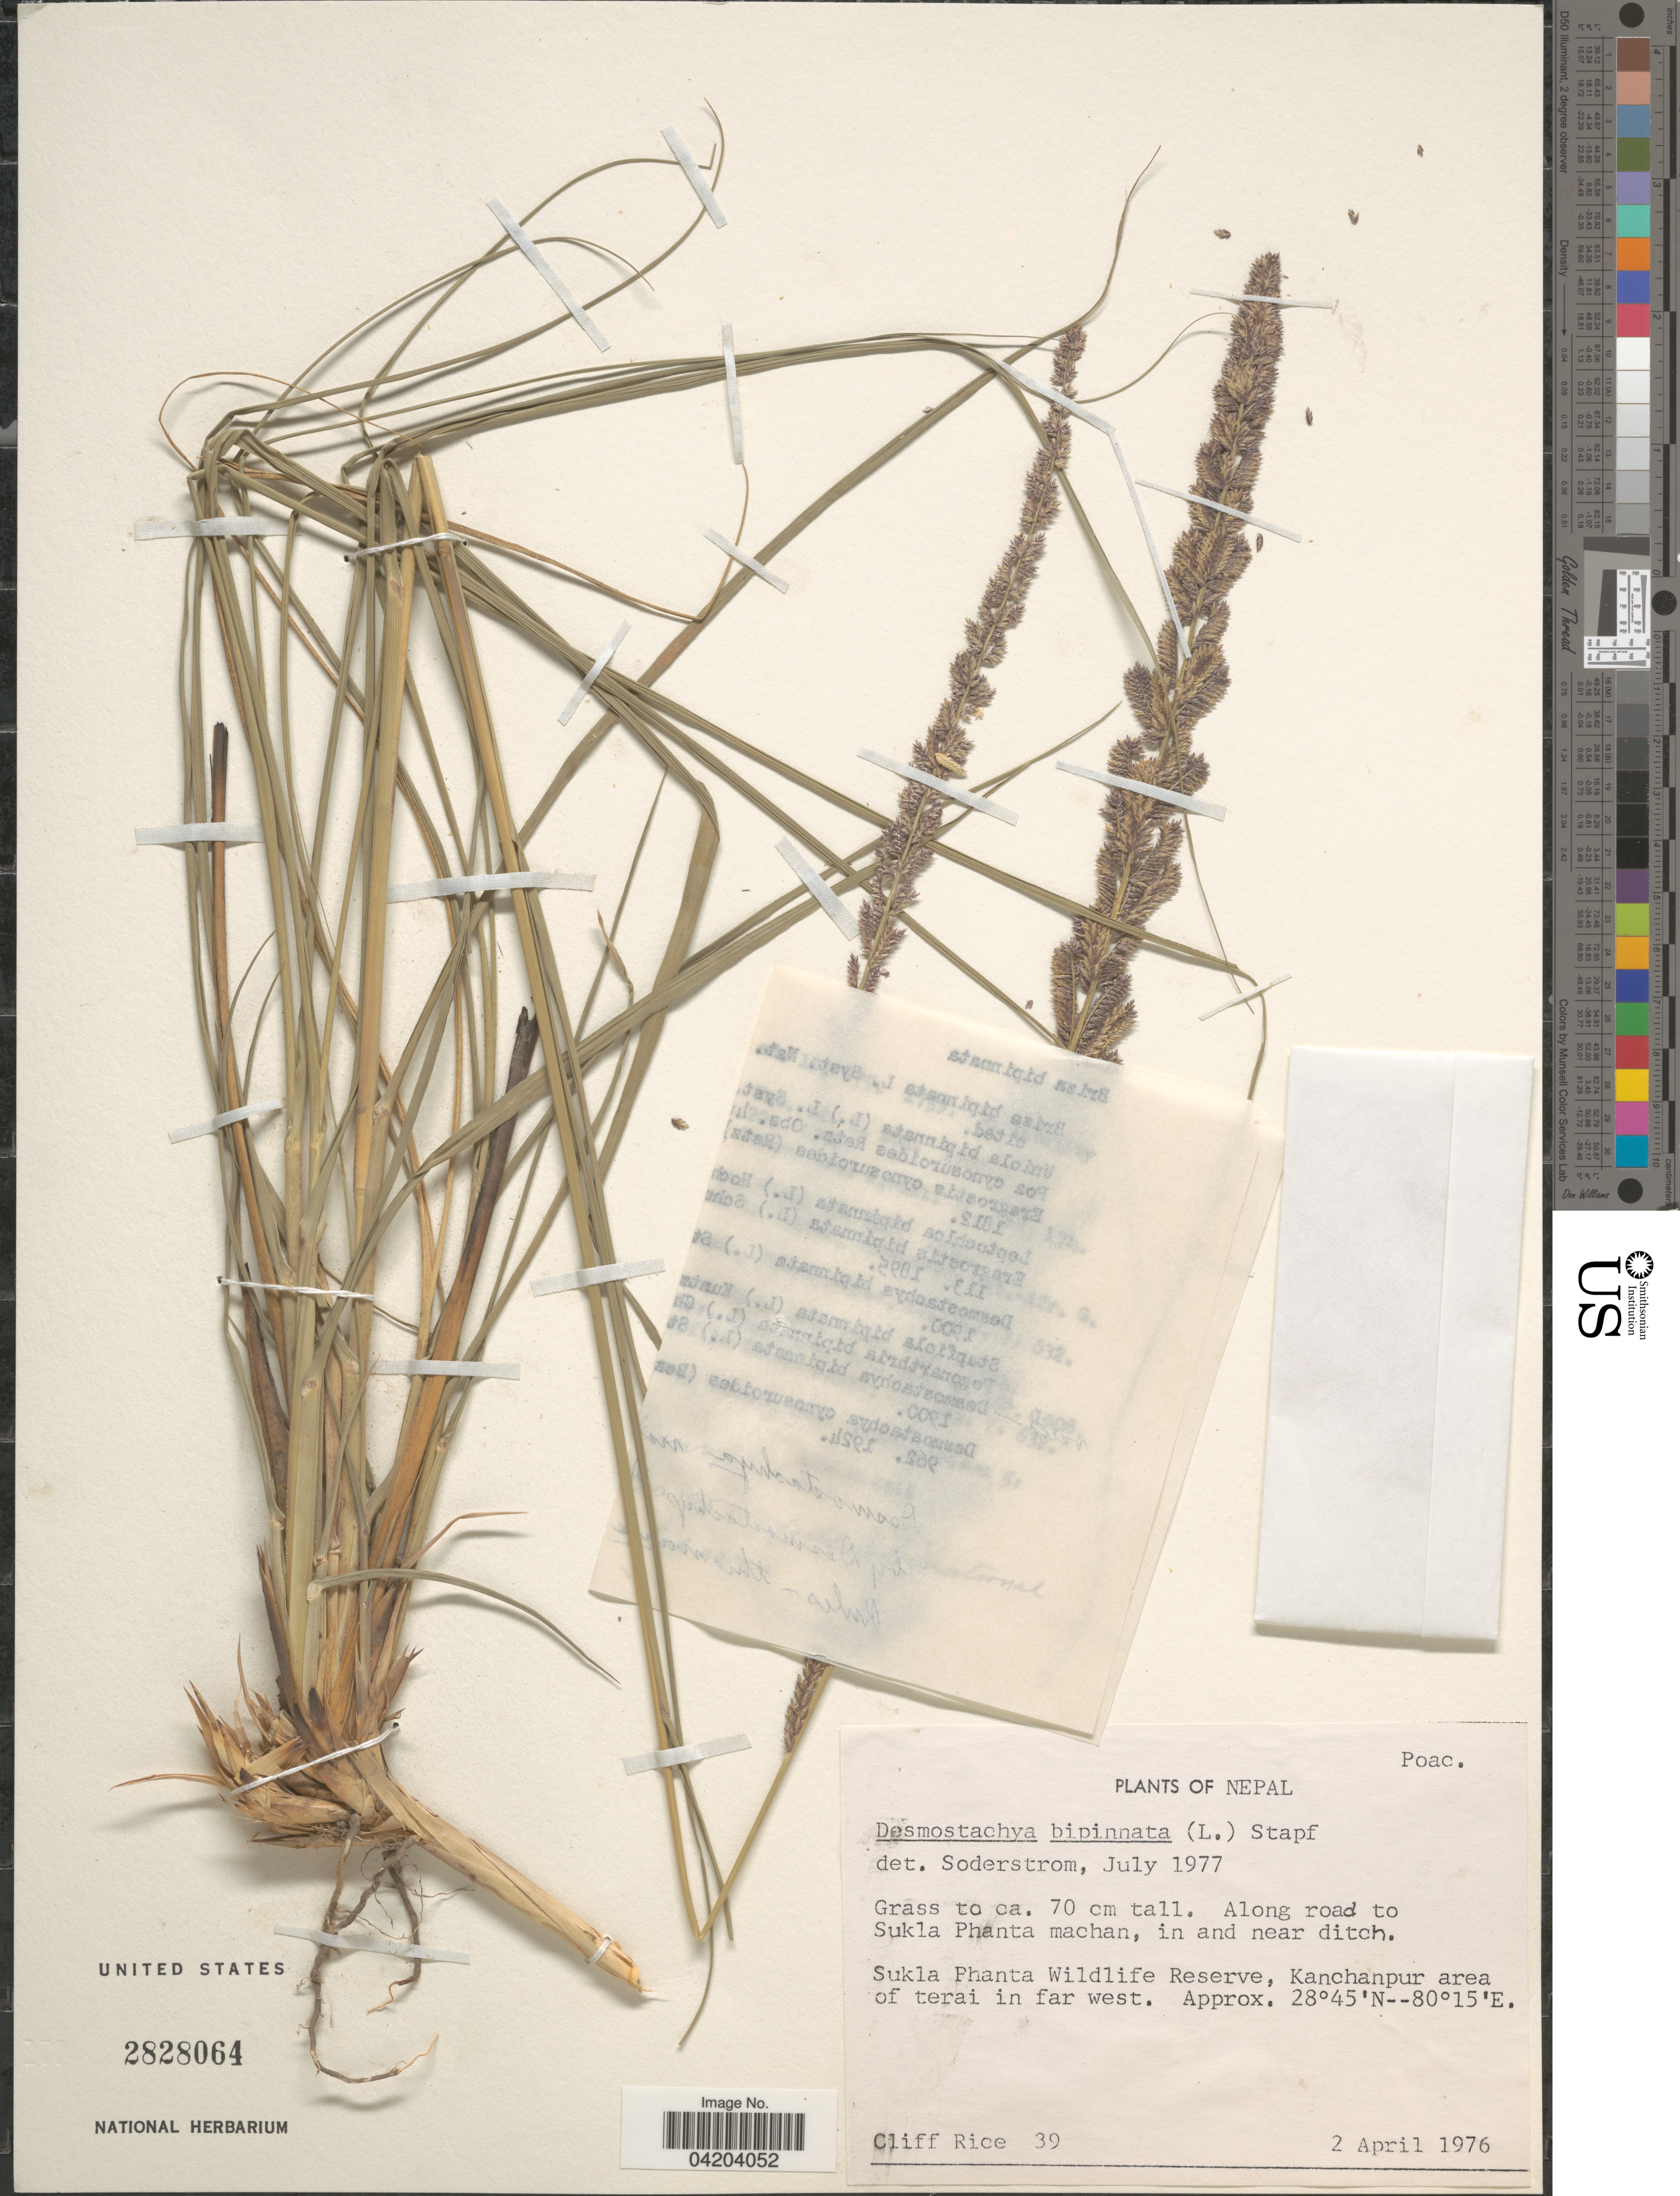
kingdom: Plantae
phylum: Tracheophyta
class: Liliopsida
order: Poales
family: Poaceae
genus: Desmostachya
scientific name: Desmostachya bipinnata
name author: (L.) Stapf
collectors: C. Rice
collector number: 39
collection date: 1976-04-02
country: Nepal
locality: Along road to Sukla Phanta machan, in and near ditch. Sukla Phanta Wildlife Reserve, Kanchanpur area of terai in far west.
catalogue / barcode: US 2828064